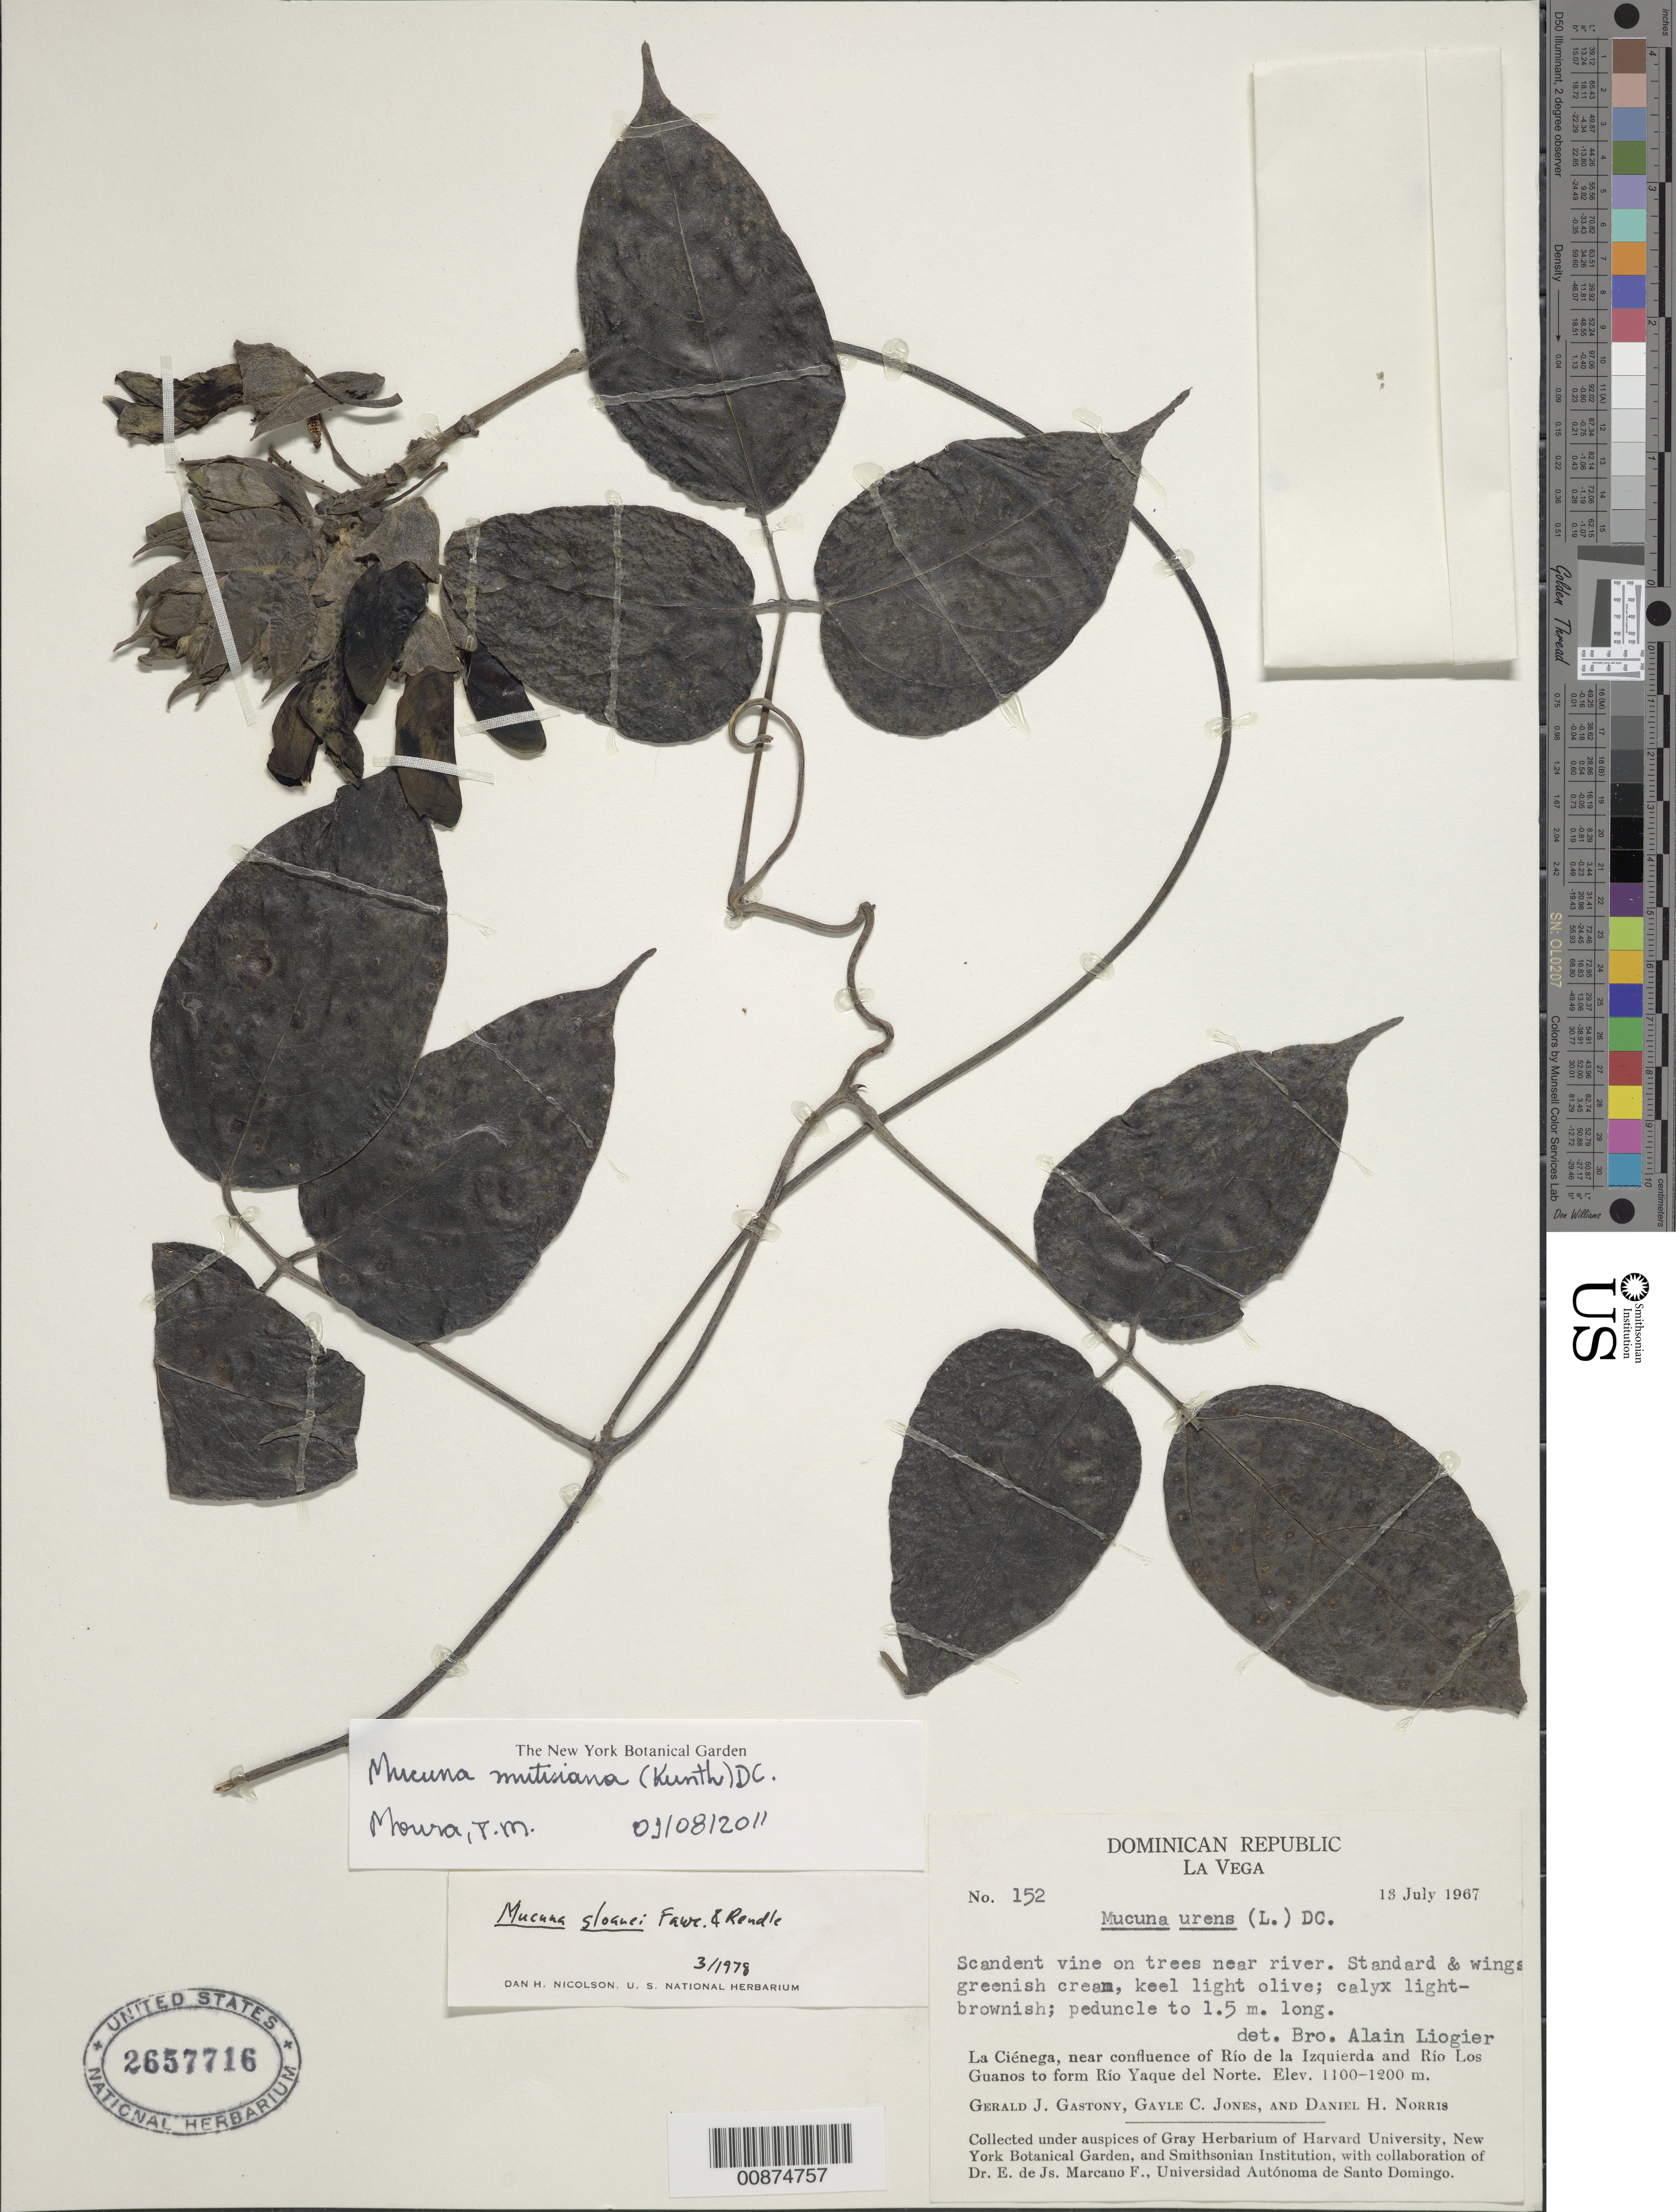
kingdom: Plantae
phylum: Tracheophyta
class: Magnoliopsida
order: Fabales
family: Fabaceae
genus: Mucuna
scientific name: Mucuna mutisiana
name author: (Kunth) DC.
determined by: Moura, T. M. de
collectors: G. Gastony, G. C. Jones & D. H. Norris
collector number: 152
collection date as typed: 13 Jul 1967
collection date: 1967-07-13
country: Dominican Republic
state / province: La Vega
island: Hispaniola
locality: La Ciénaga, near confluence of Río de la Izquierda and Río Los Guanos to form Río Yaque del Norte.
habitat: On trees near river.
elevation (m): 1100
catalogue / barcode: US 2657716